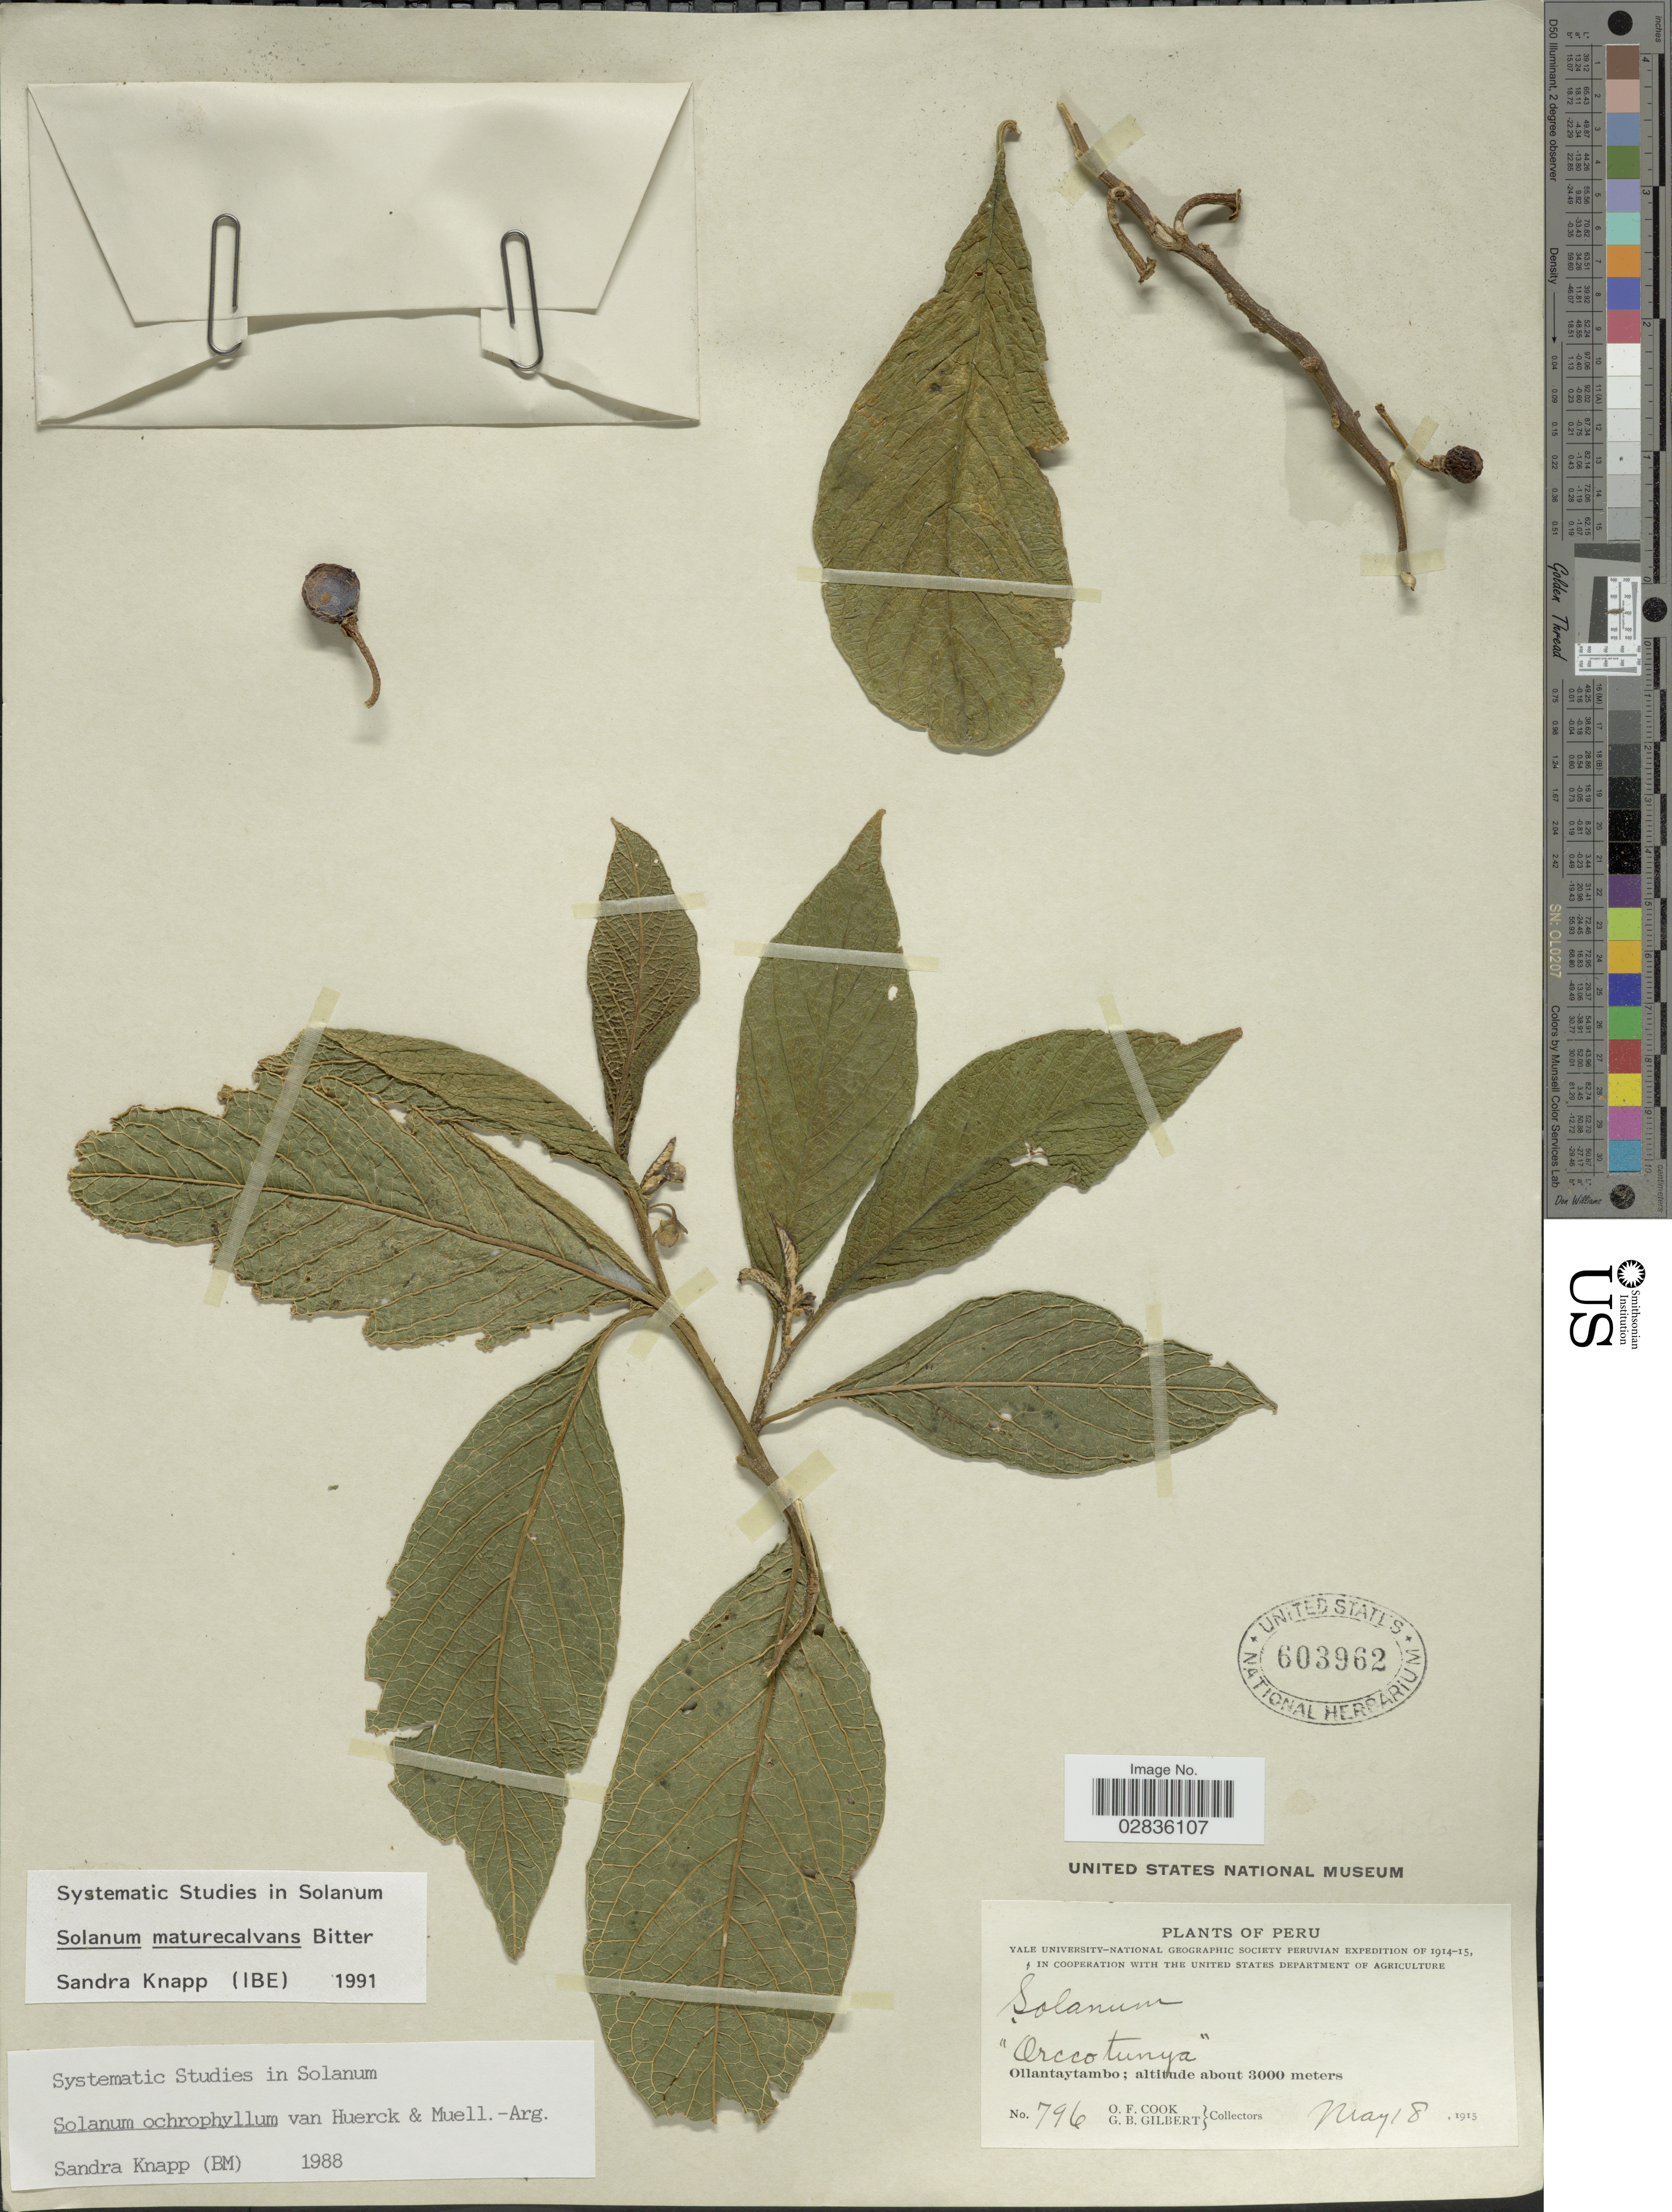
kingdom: Plantae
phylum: Tracheophyta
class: Magnoliopsida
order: Solanales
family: Solanaceae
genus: Solanum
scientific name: Solanum maturecalvans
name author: Bitter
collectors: O. F. Cook & G. B. Gilbert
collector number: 796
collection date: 1915-05-18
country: Peru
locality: Ollantaytambo.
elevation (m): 3000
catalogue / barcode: US 603962